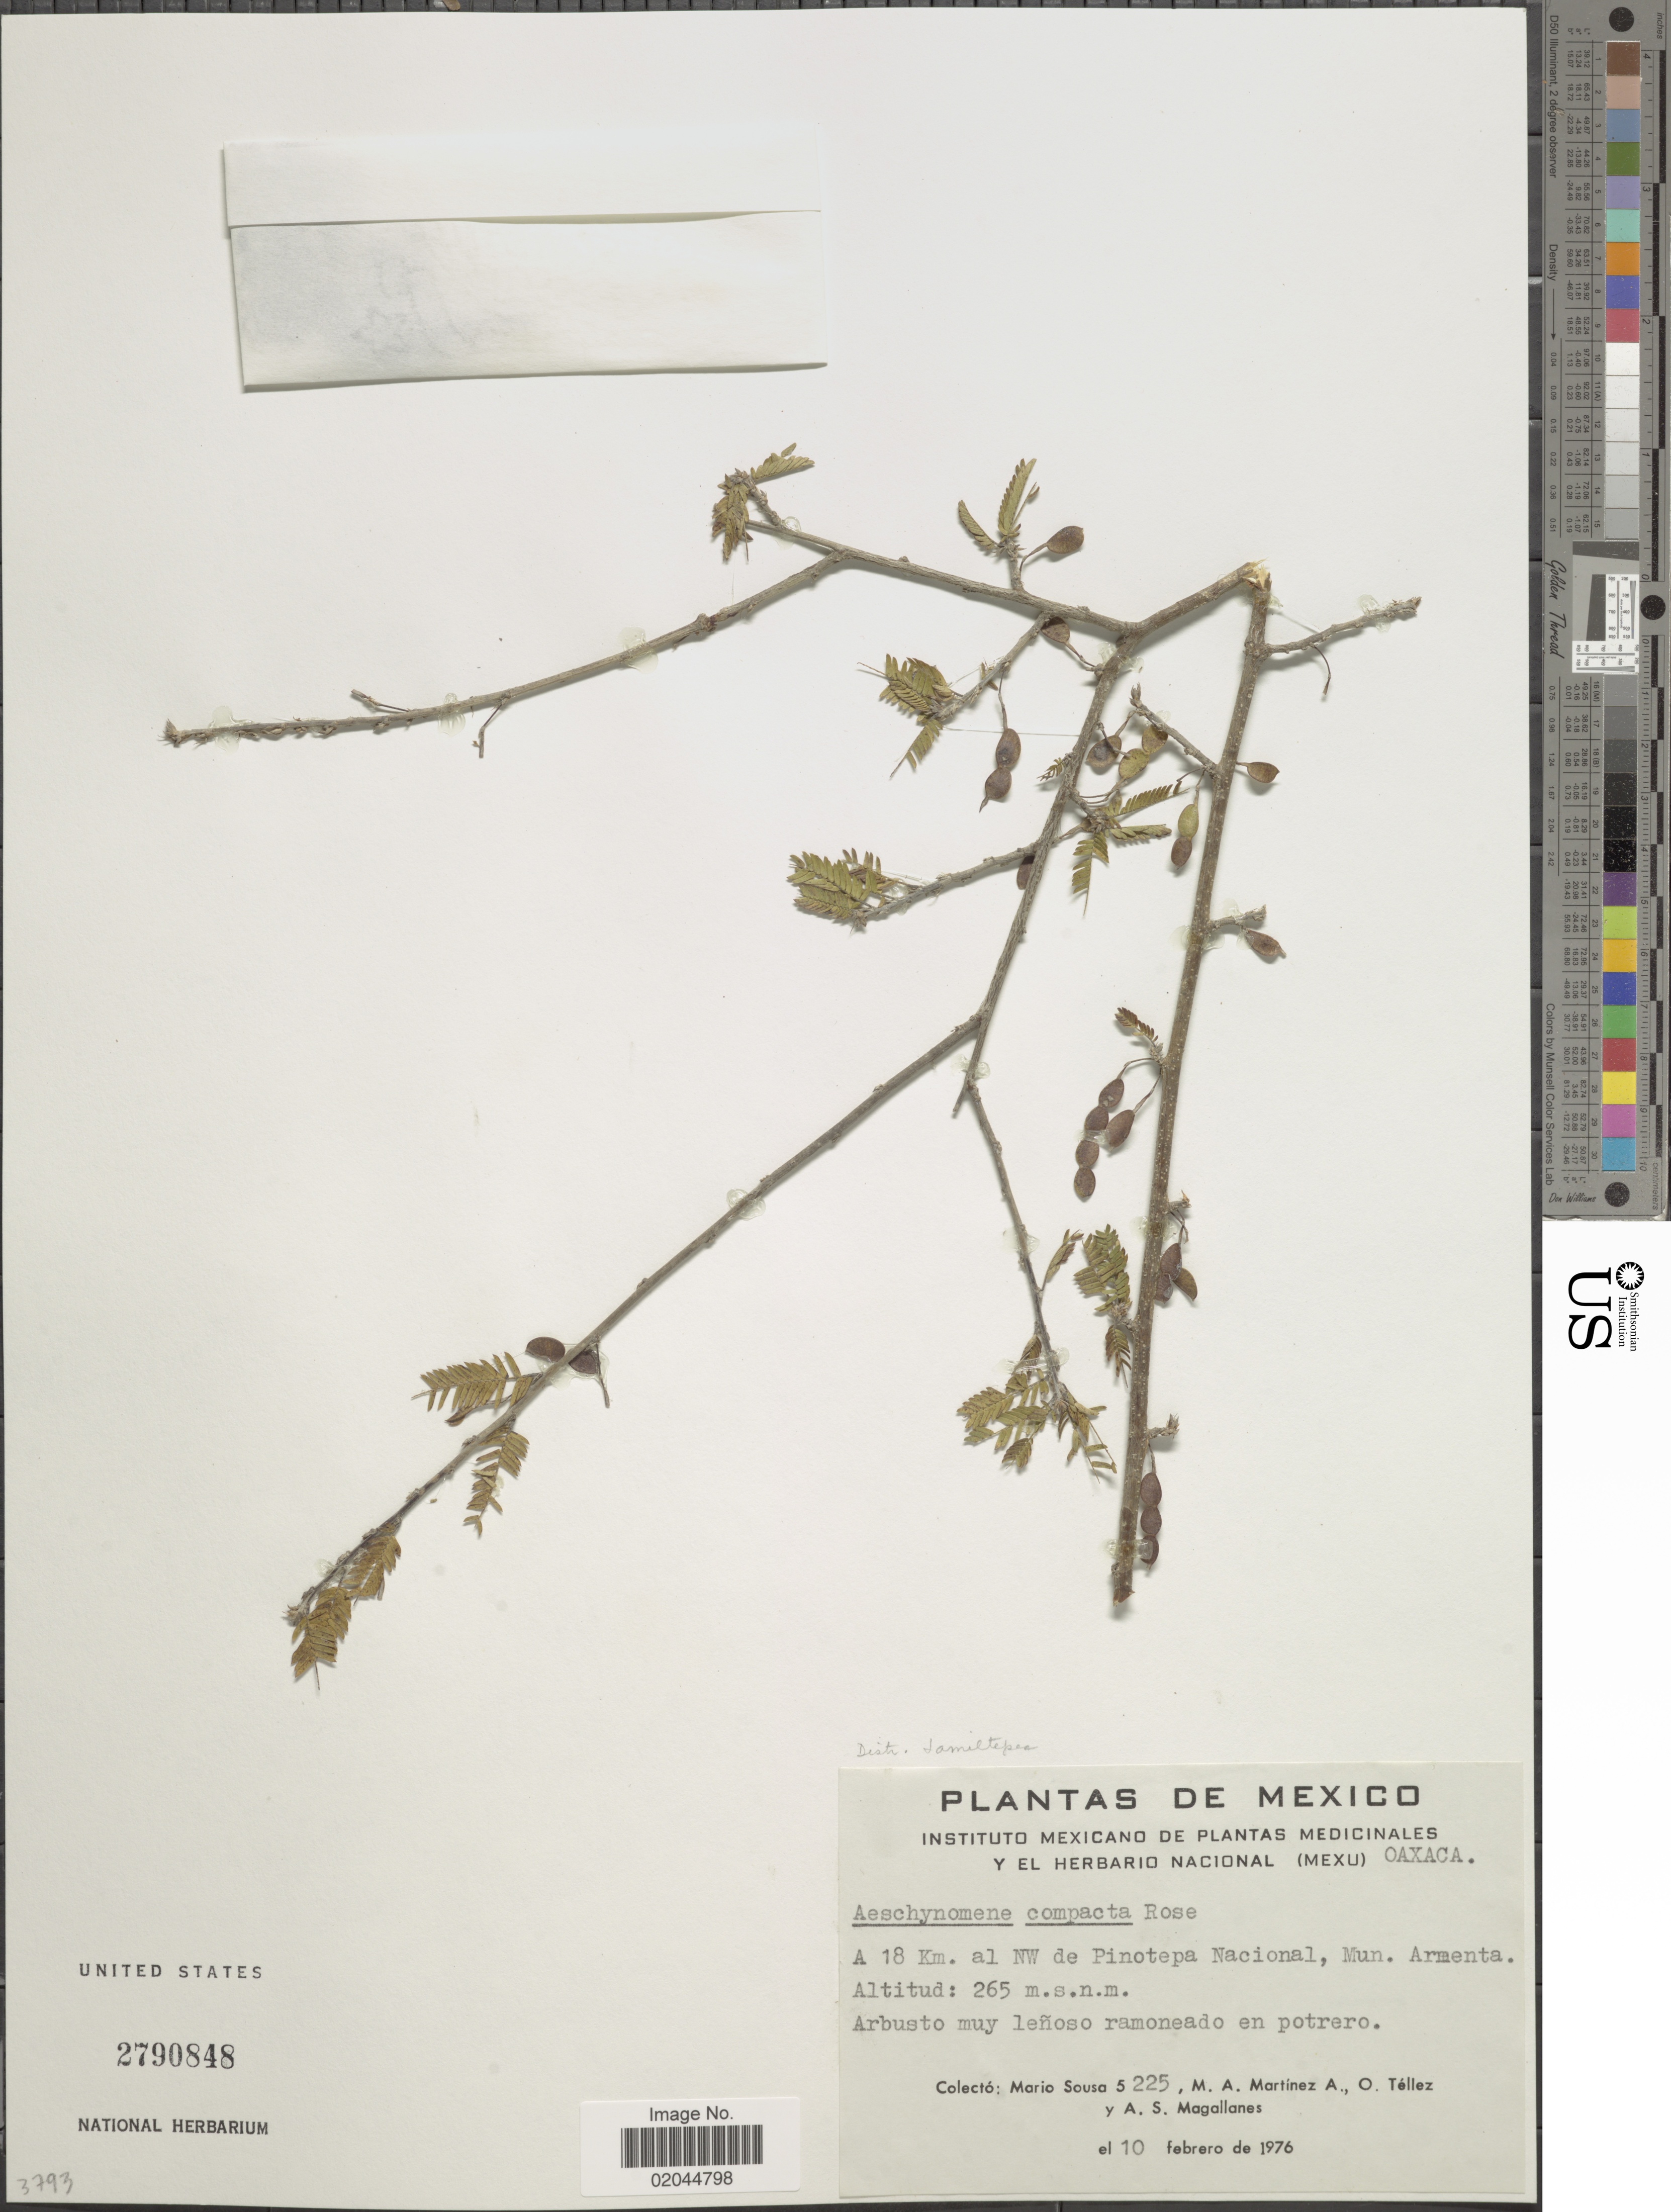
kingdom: Plantae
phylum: Tracheophyta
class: Magnoliopsida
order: Fabales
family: Fabaceae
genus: Aeschynomene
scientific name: Aeschynomene compacta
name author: Rose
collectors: M. Sousa S., M. Martínez, O. Tellez & A. Magallanes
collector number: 5225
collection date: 1976-02-10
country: Mexico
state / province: Oaxaca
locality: A 18 km al NW de Pinotepa Nacional, Mun. Armenta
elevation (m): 265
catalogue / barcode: US 2790848